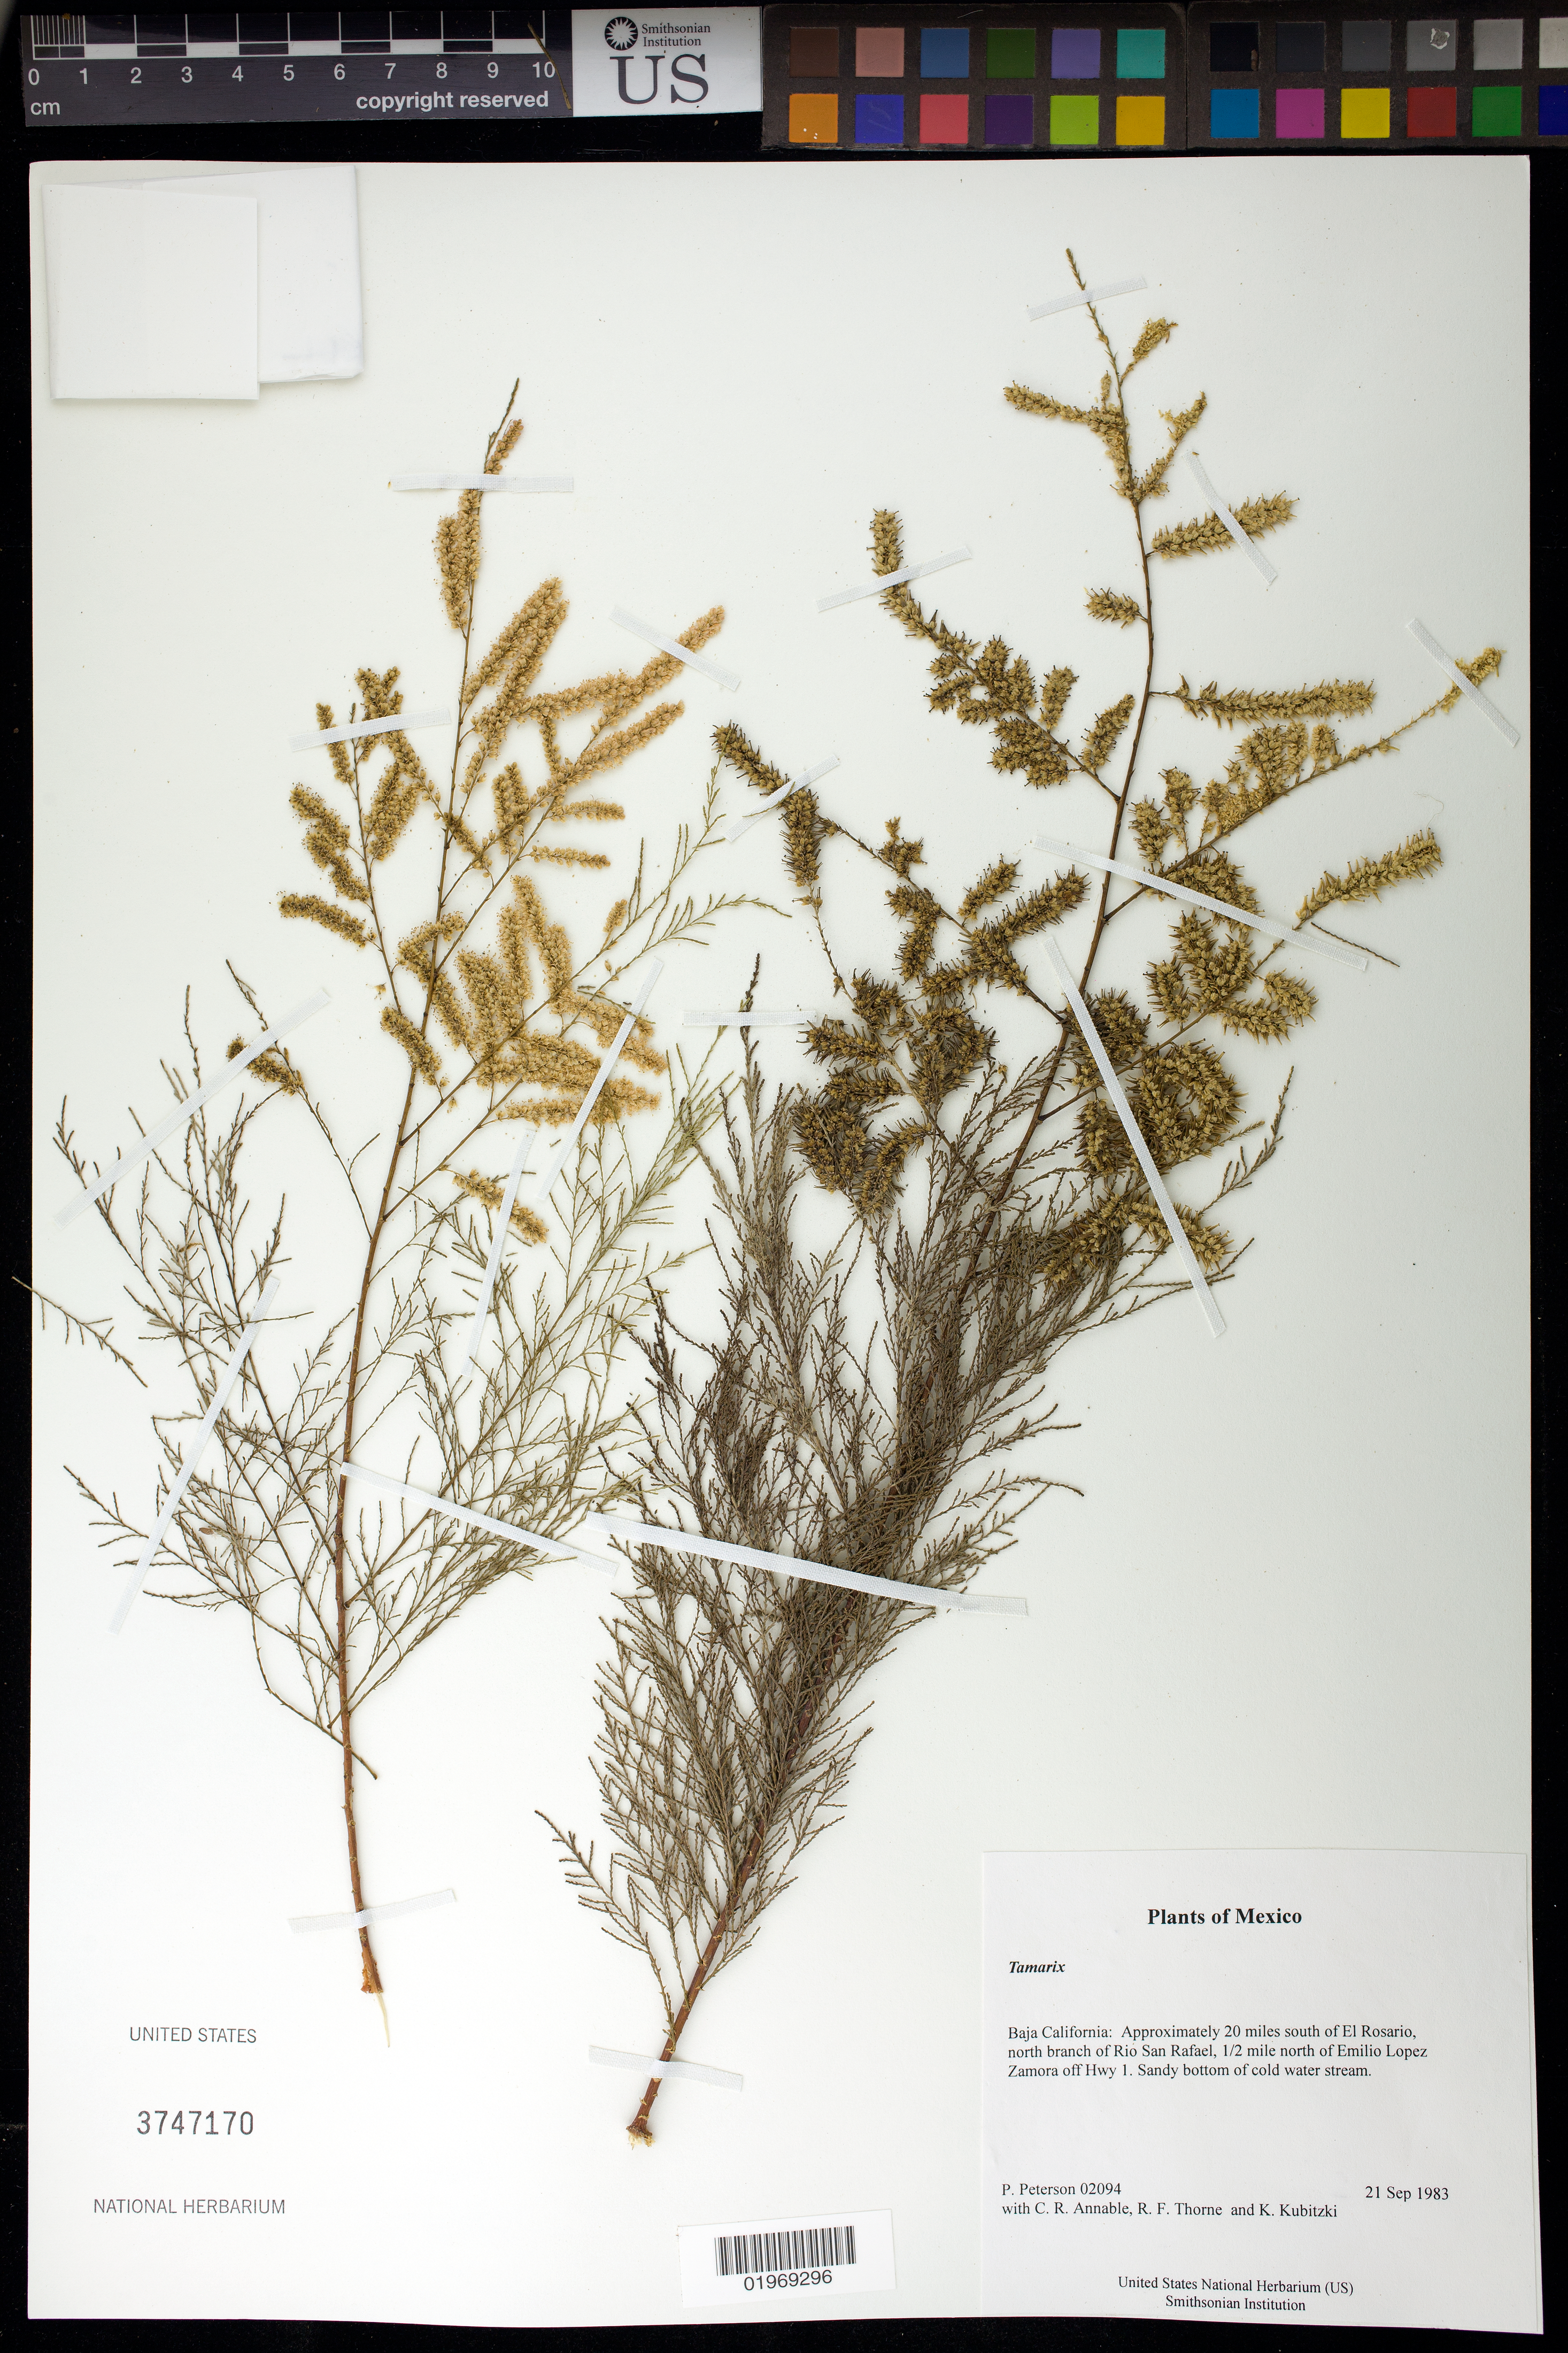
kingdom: Plantae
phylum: Tracheophyta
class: Magnoliopsida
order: Caryophyllales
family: Tamaricaceae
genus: Tamarix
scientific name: Tamarix sp.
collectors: P. M. Peterson, C. R. Annable, R. F. Thorne & K. Kubitzki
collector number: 02094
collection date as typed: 21 Sep 1983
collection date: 1983-09-21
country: Mexico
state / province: Baja California Norte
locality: Approximately 20 miles south of El Rosario, north branch of Rio San Rafael, 1/2 mile north of Emilio Lopez Zamora off Hwy 1.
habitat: Sandy bottom of cold water stream.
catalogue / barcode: US 3747170